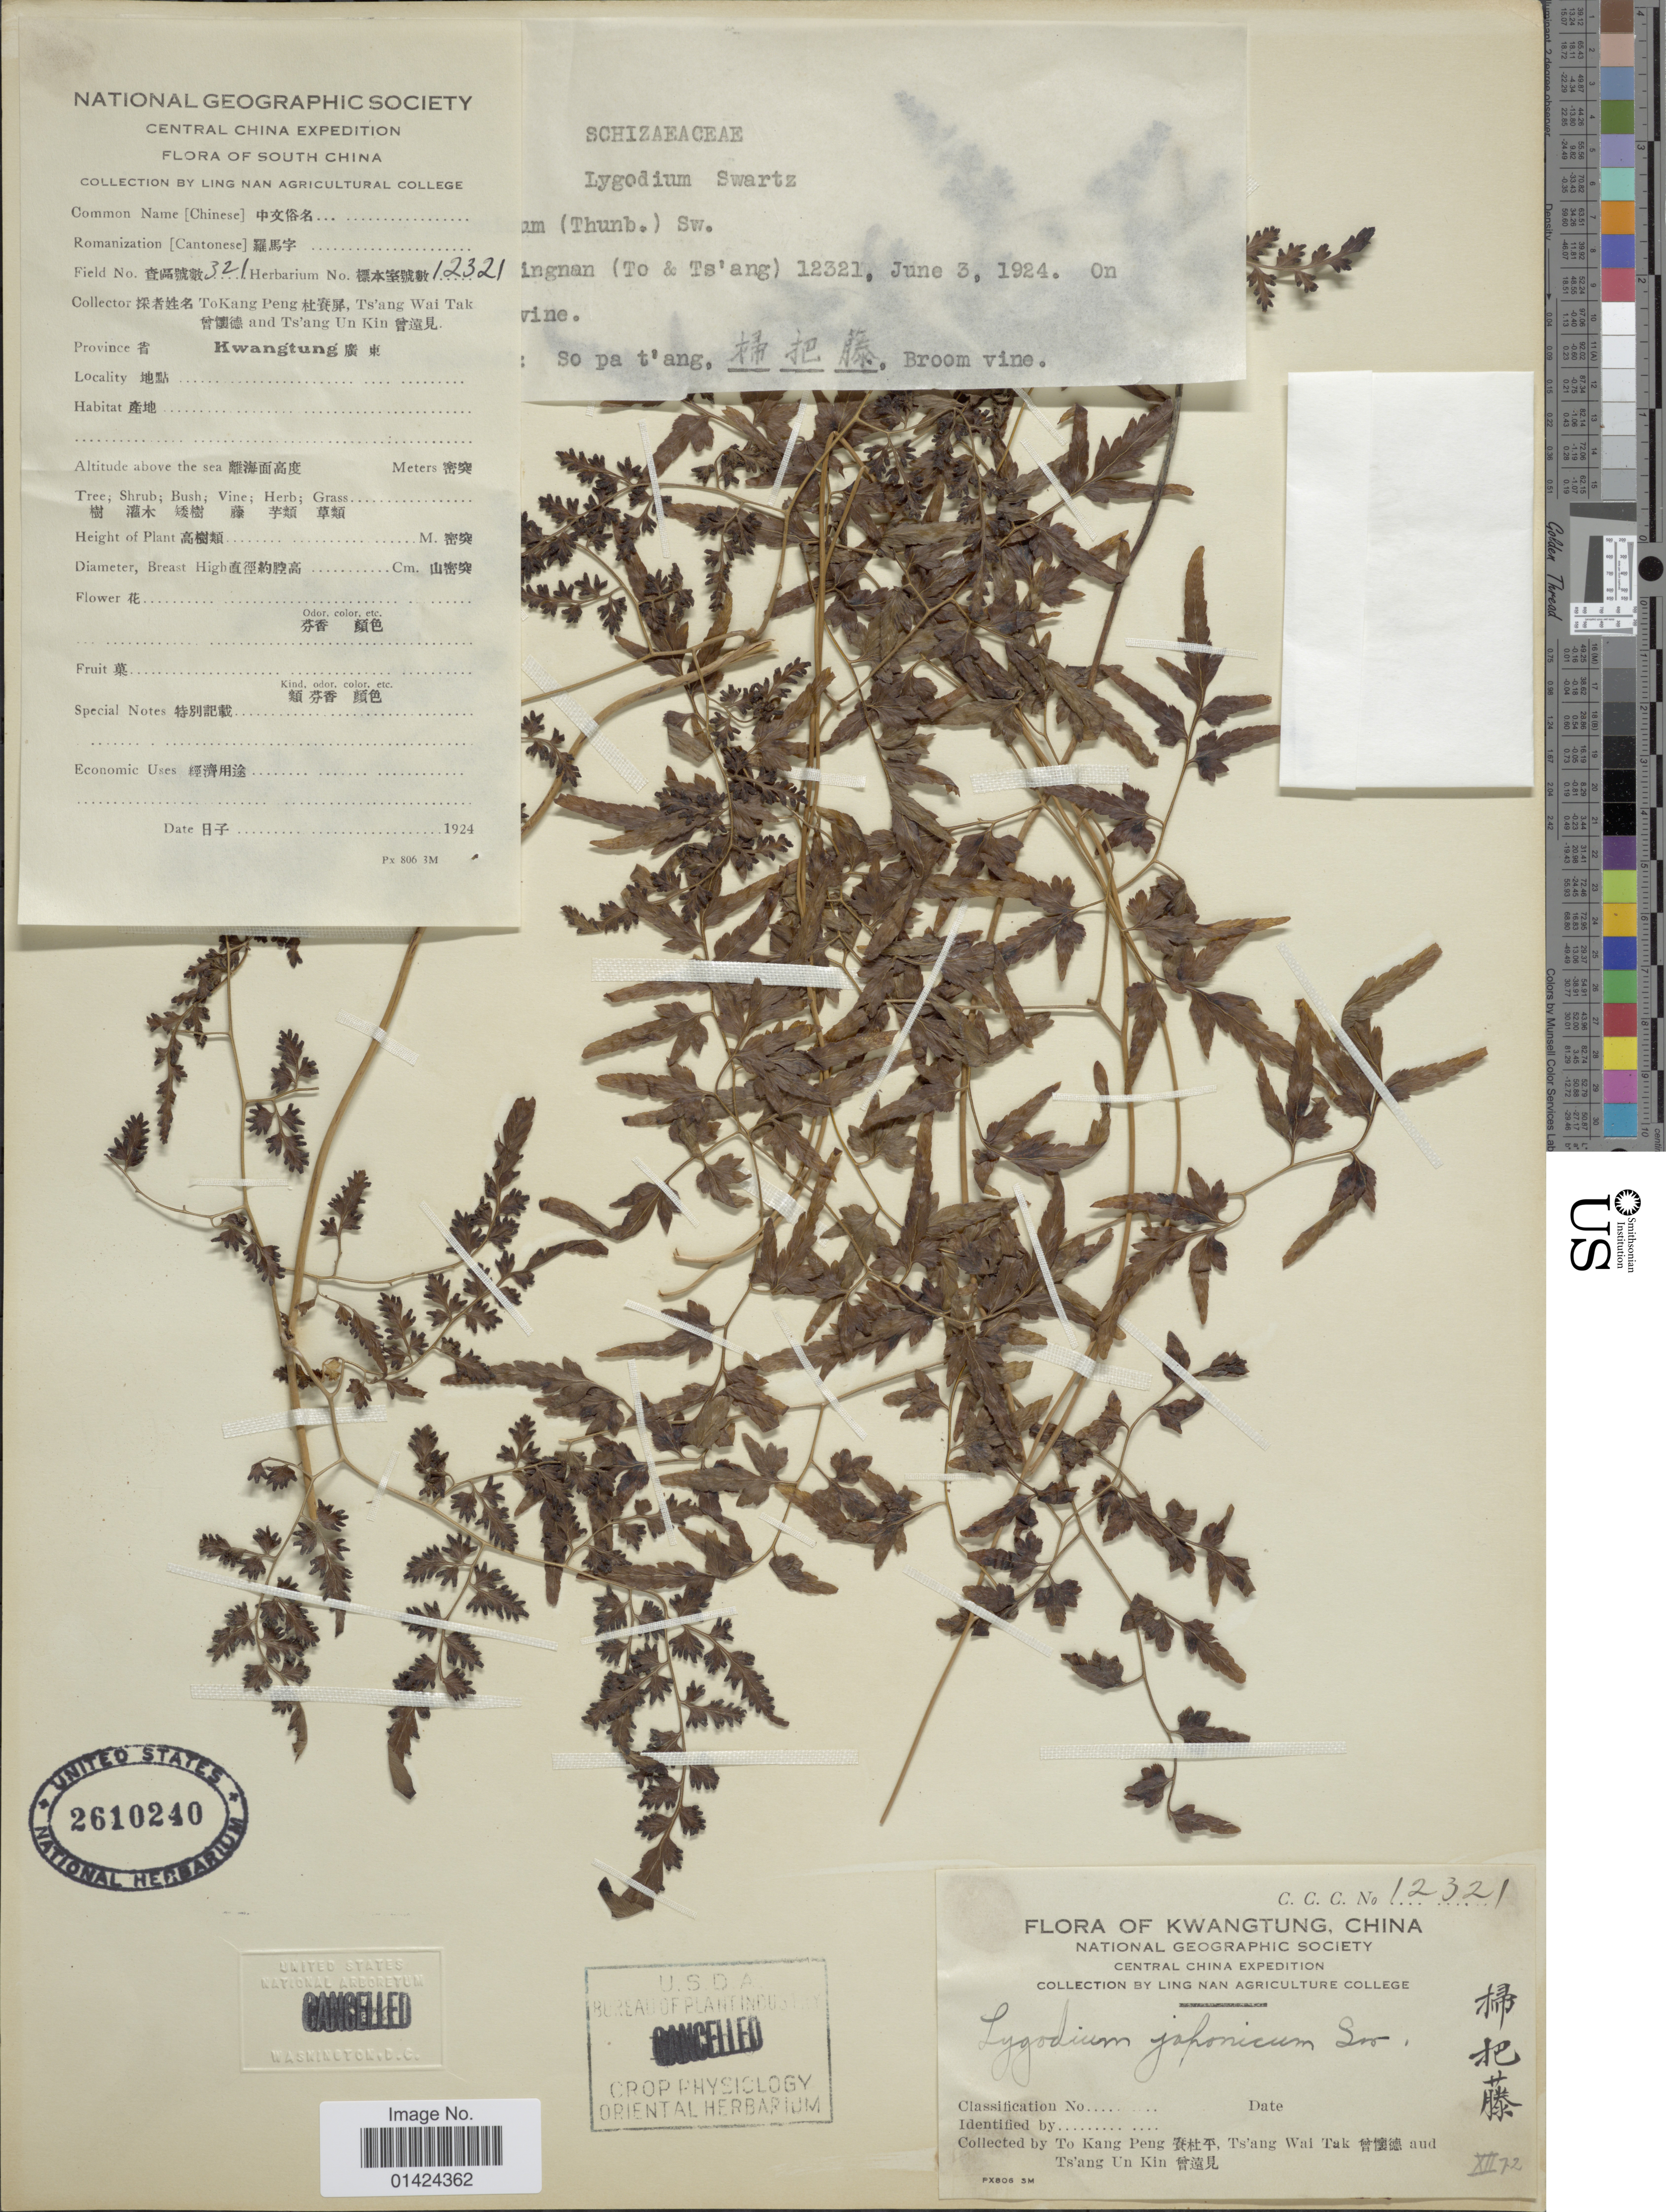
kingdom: Plantae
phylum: Tracheophyta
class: Polypodiopsida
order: Schizaeales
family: Lygodiaceae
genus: Lygodium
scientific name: Lygodium japonicum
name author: (Thunb.) Sw.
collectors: T. K. Peng, W. T. Tsang & U. K. Tsang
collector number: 321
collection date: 1924-06-03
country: China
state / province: Guangdong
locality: Ingnan (To & Ts'ang)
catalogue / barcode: US 2610240